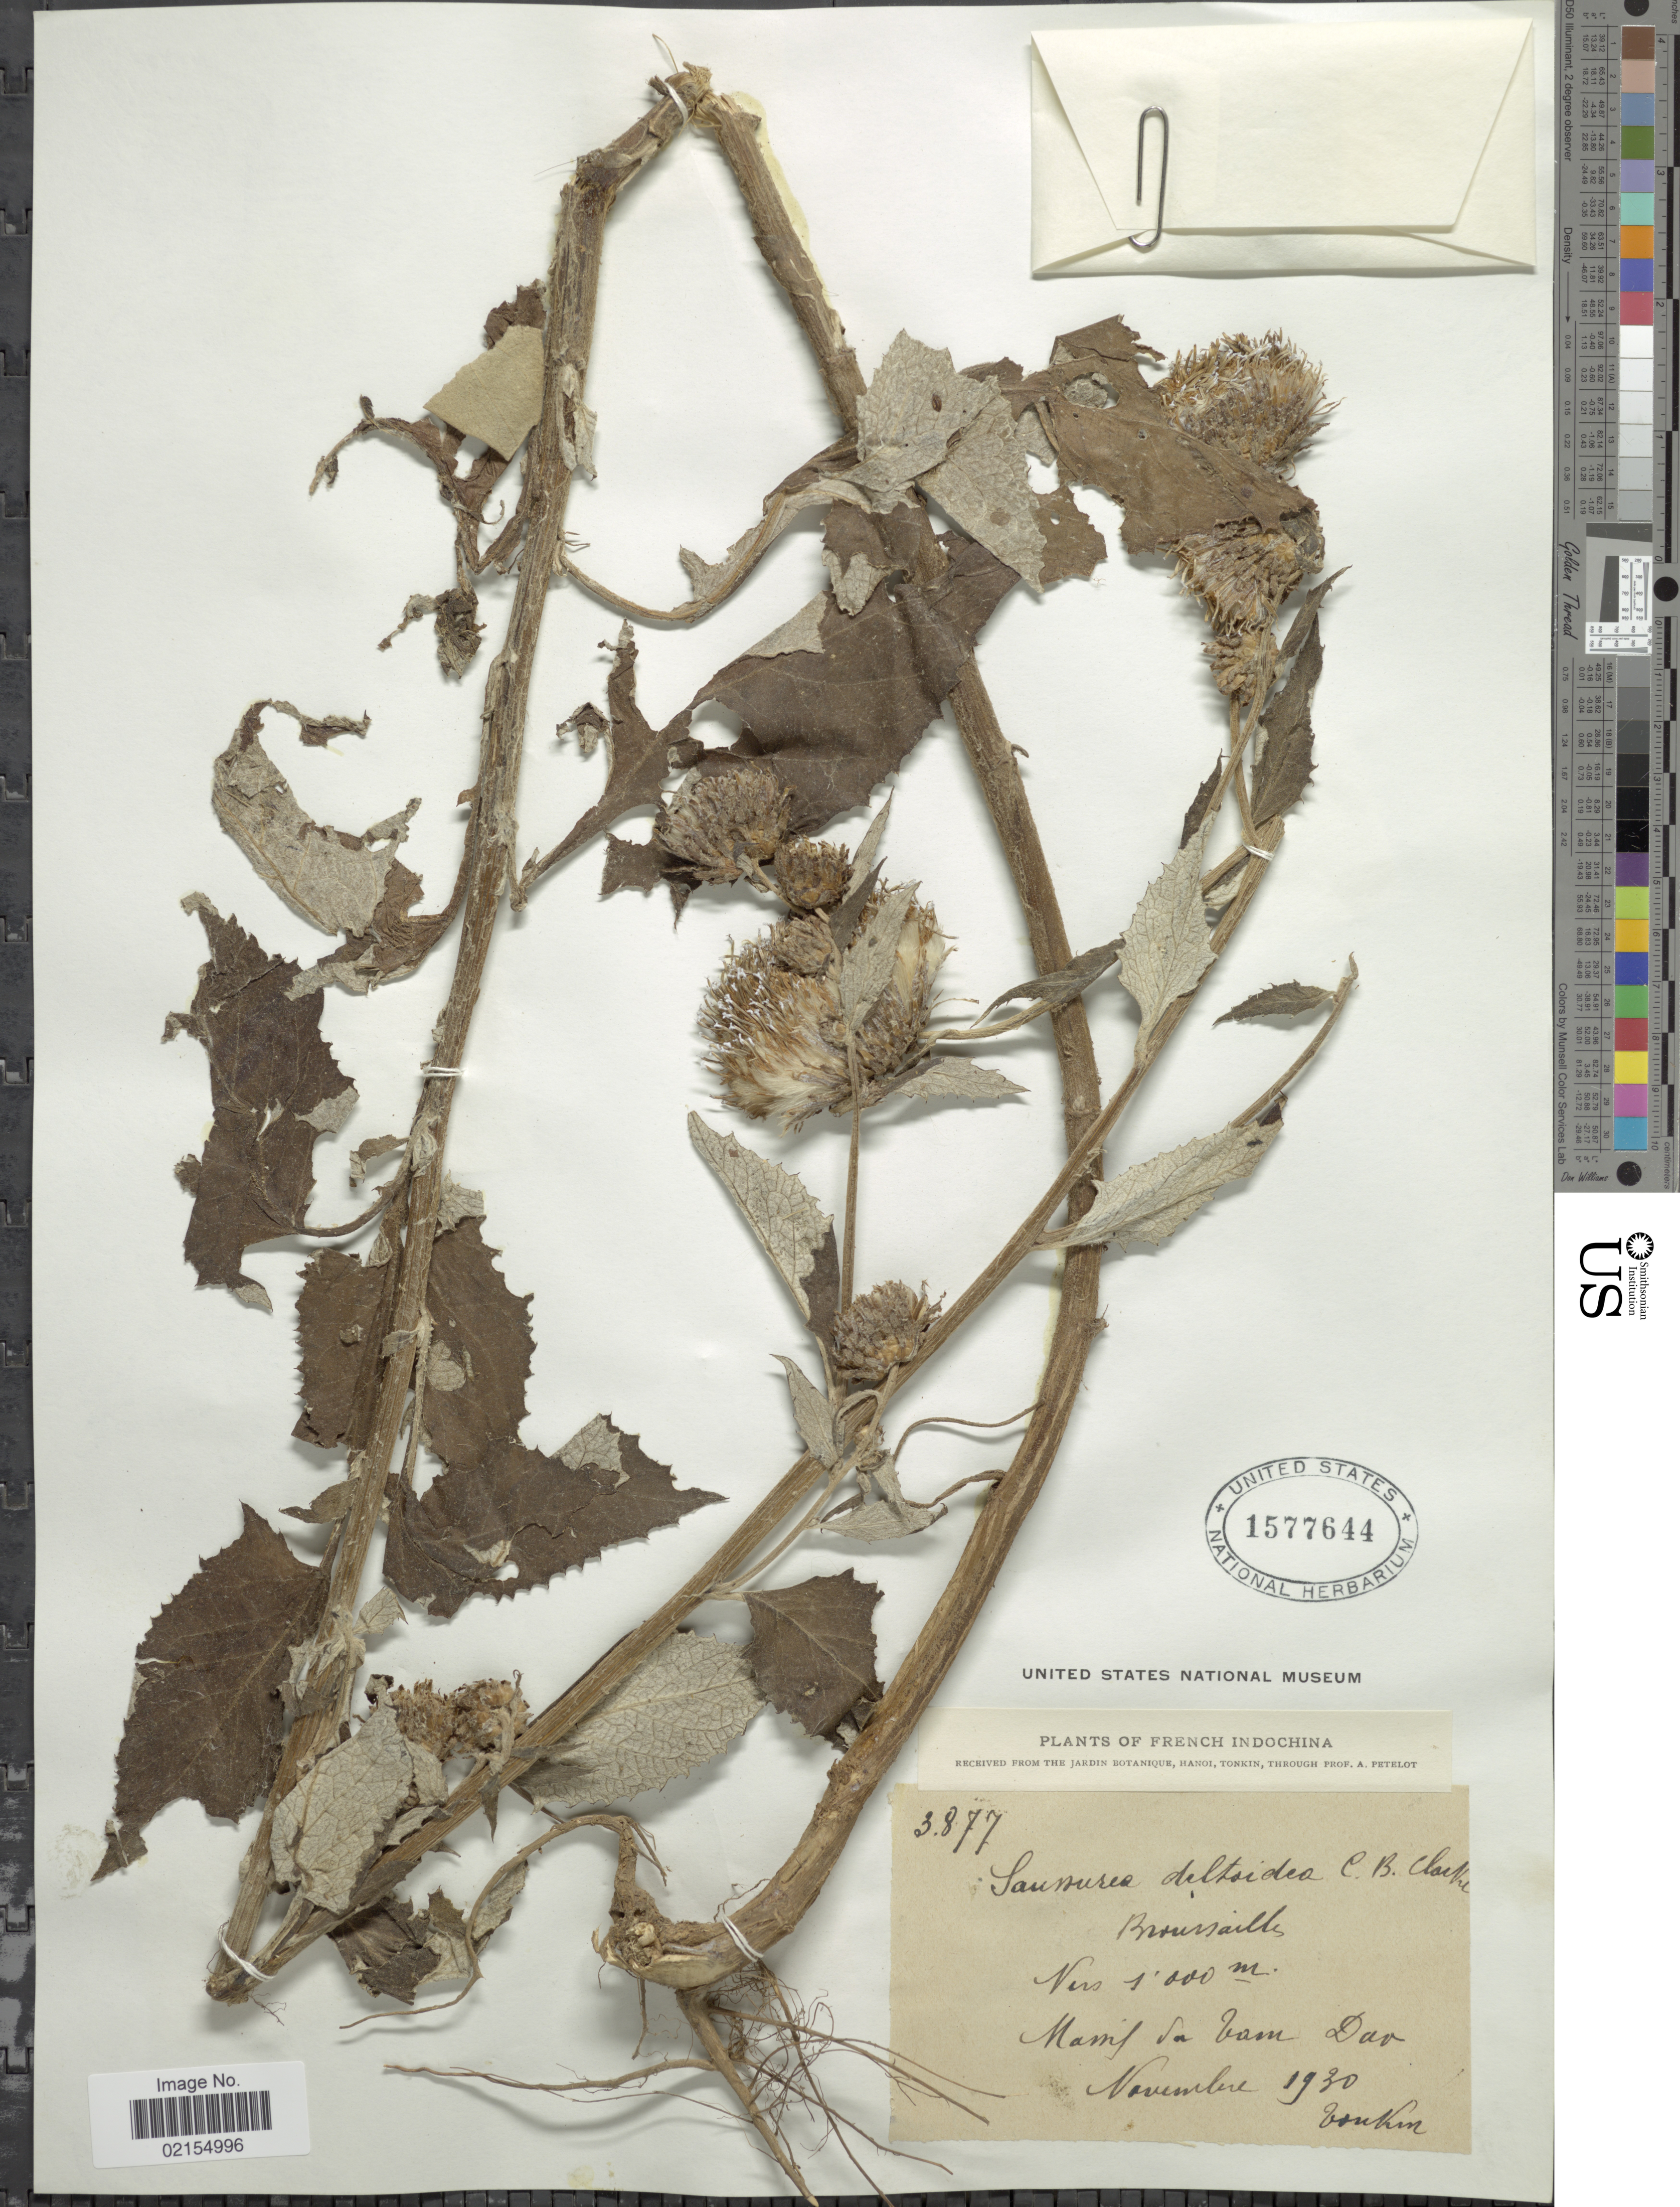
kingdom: Plantae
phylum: Tracheophyta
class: Magnoliopsida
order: Asterales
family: Asteraceae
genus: Himalaiella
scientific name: Himalaiella deltoidea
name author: (DC.) Raab-Straube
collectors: A. Petelot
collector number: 3877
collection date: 1930-11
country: Vietnam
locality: Tonkin. Massif su bam Duv [interpreted]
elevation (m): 1000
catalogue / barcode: US 1577644